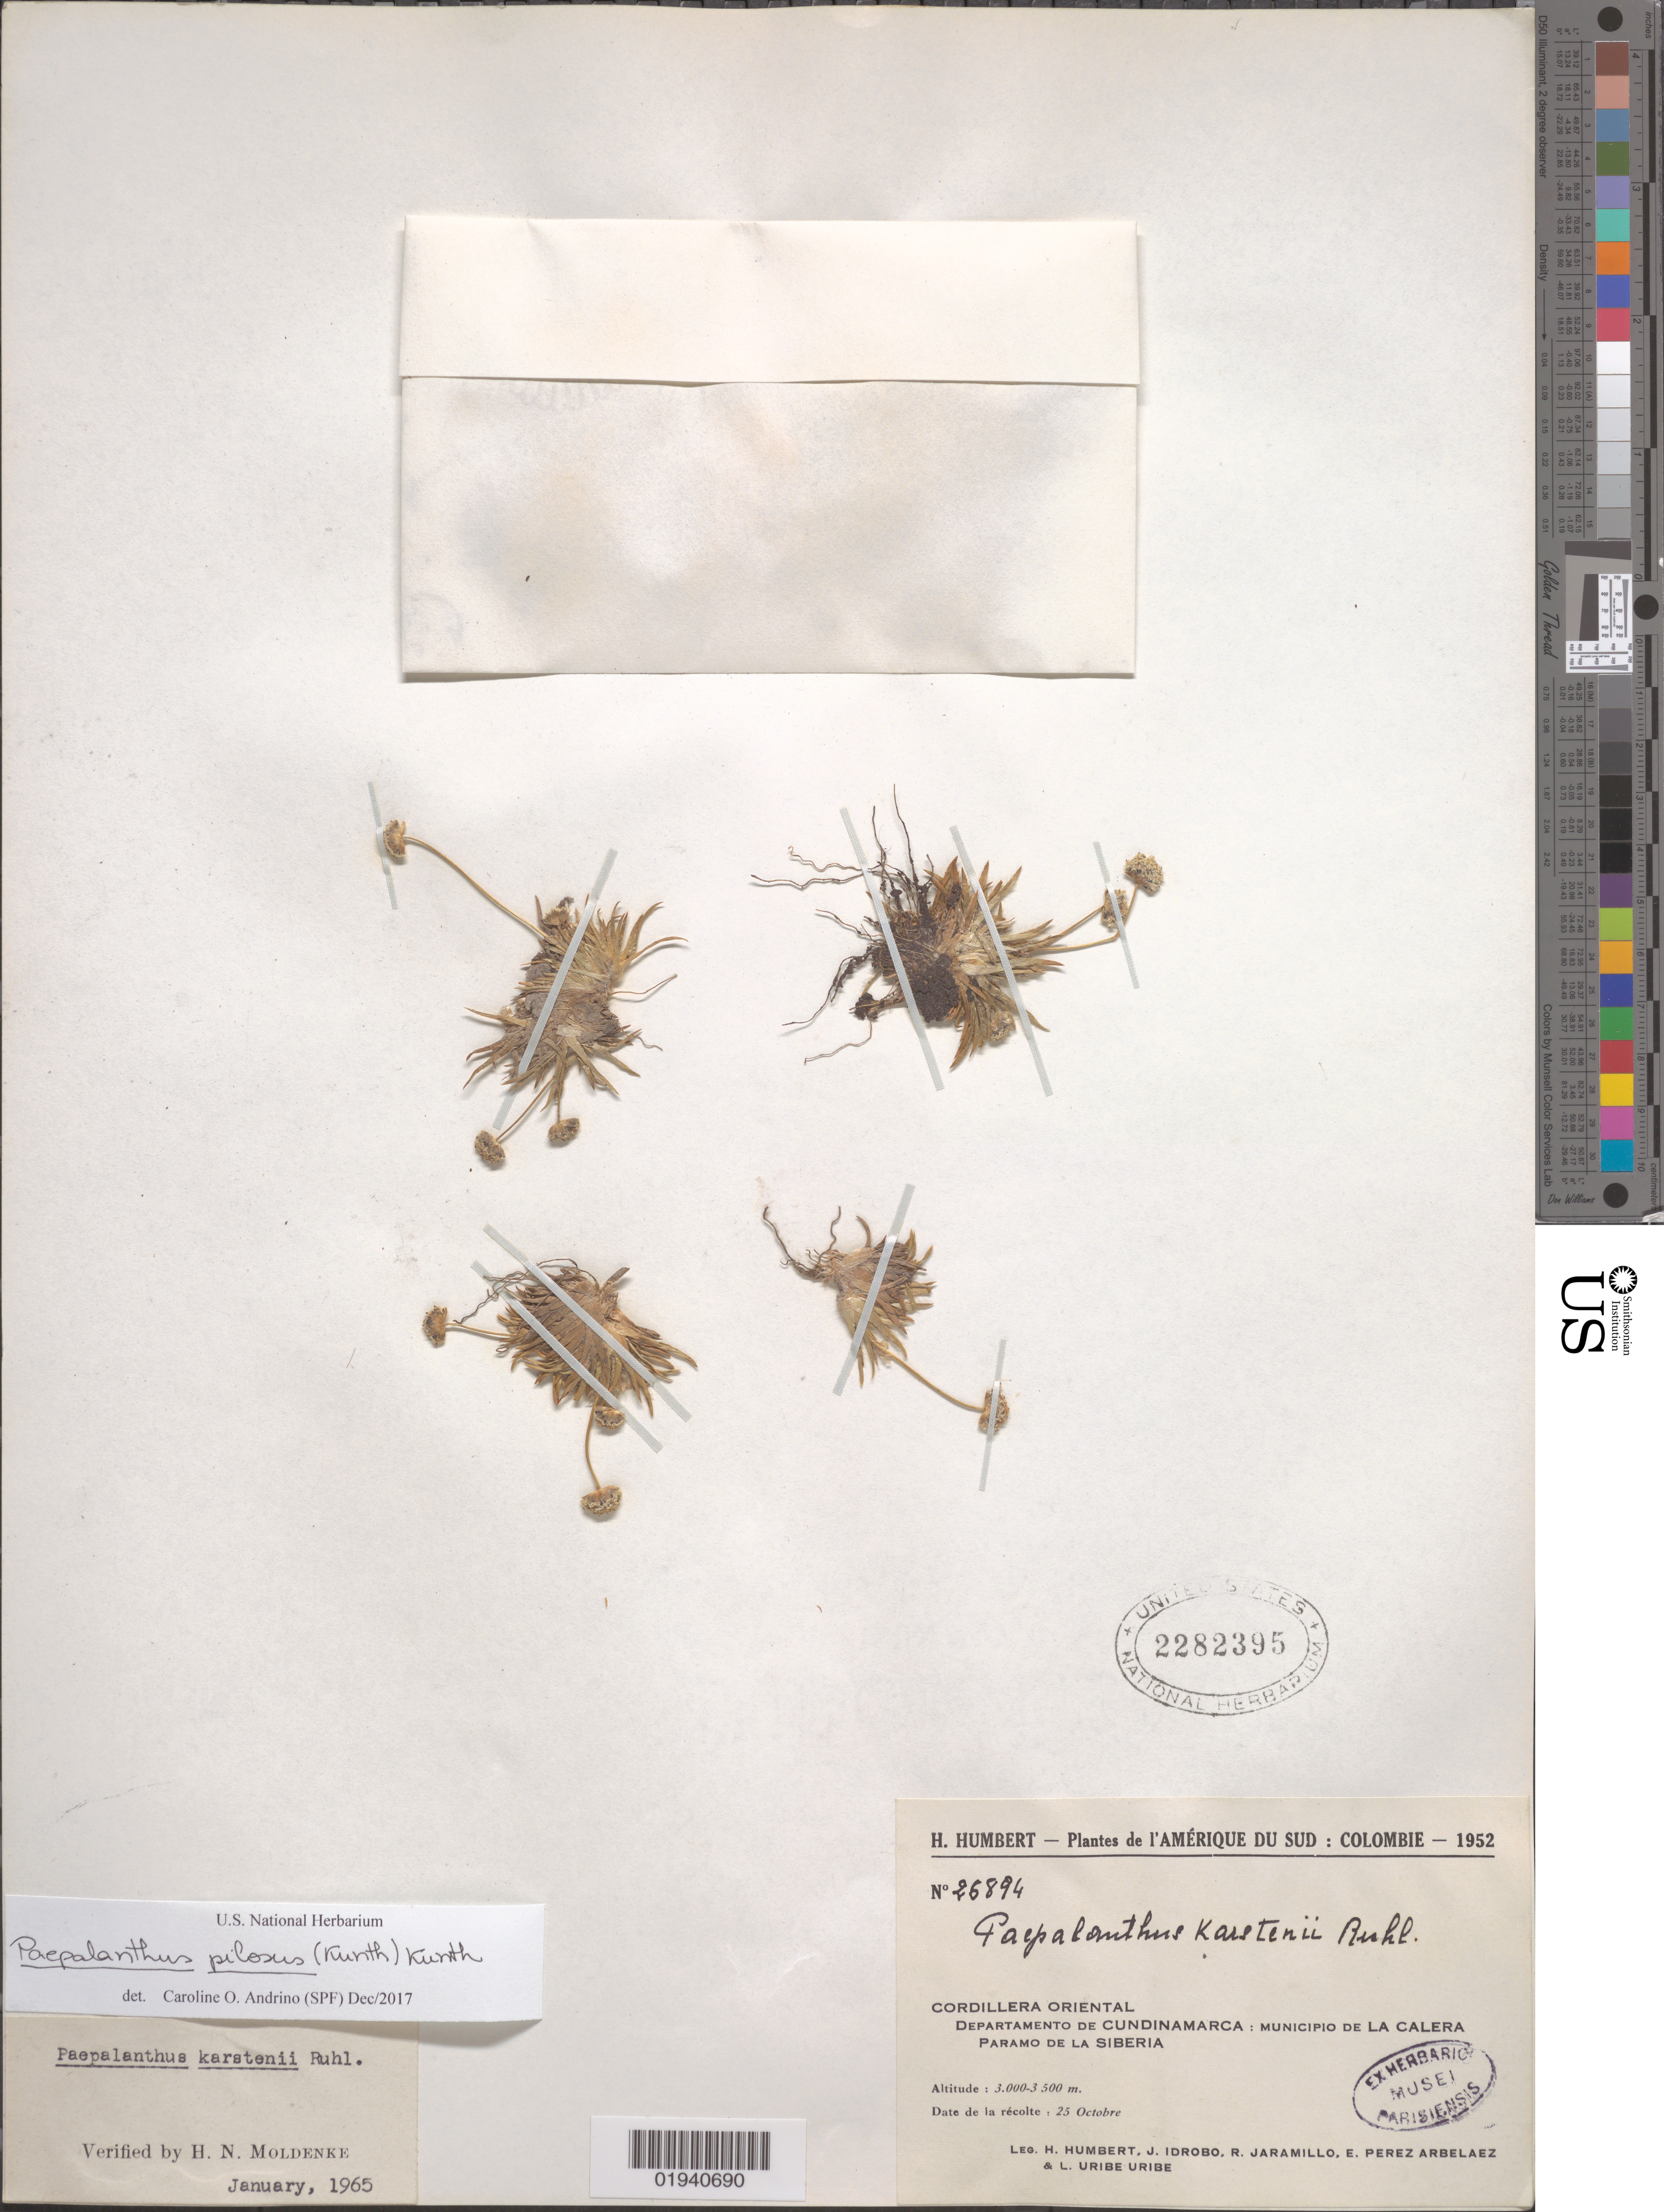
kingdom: Plantae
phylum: Tracheophyta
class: Liliopsida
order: Poales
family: Eriocaulaceae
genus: Paepalanthus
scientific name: Paepalanthus pilosus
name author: (Kunth) Kunth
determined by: Andrino, C. O.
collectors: H. Humbert, J. M. Idrobo, R. Jaramillo M., E. Pérez Arbeláez & L. Uribe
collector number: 26894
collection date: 1952-10-25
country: Colombia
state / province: Cundinamarca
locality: Cordillera Oriental, Municipio de La Calera, Paramo de La Siberia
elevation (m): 3000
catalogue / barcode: US 2282395